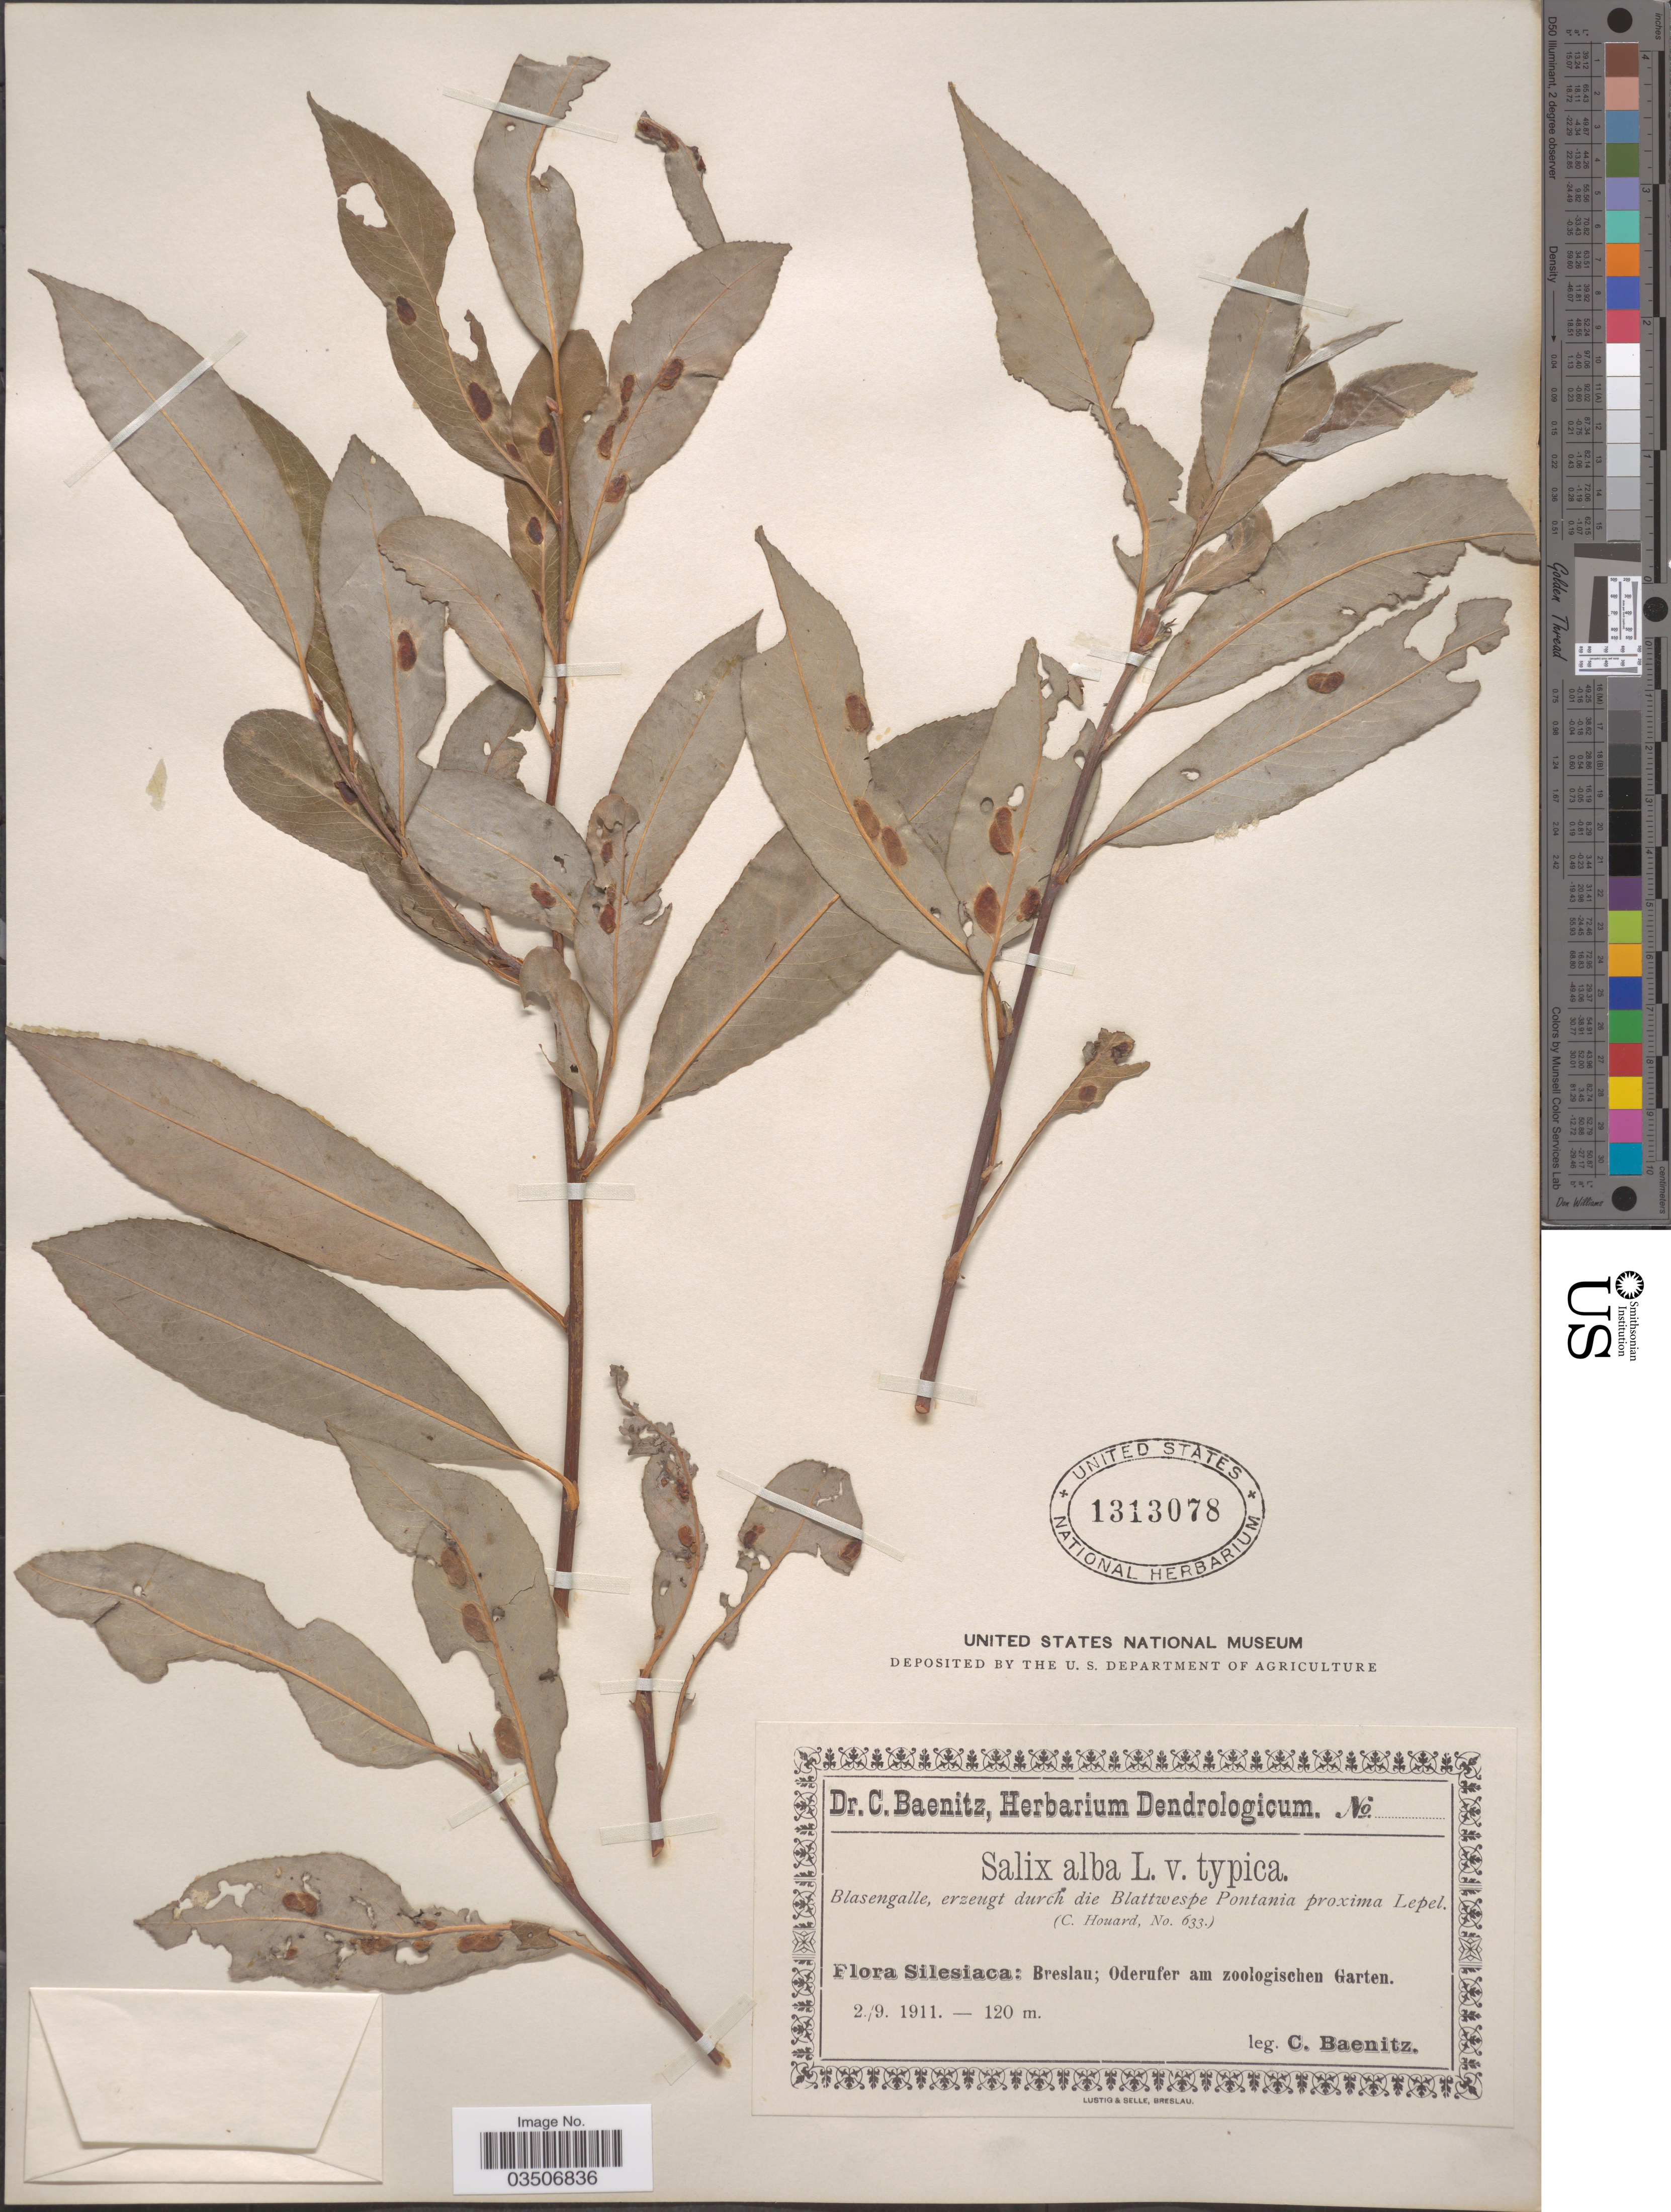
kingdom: Plantae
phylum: Tracheophyta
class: Magnoliopsida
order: Malpighiales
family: Salicaceae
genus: Salix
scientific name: Salix alba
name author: L.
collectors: C. G. Baenitz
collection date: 1911-09-02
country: Poland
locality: Silesiaca: Breslau; Oderufer am zoologischen Garten.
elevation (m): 120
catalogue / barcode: US 1313078